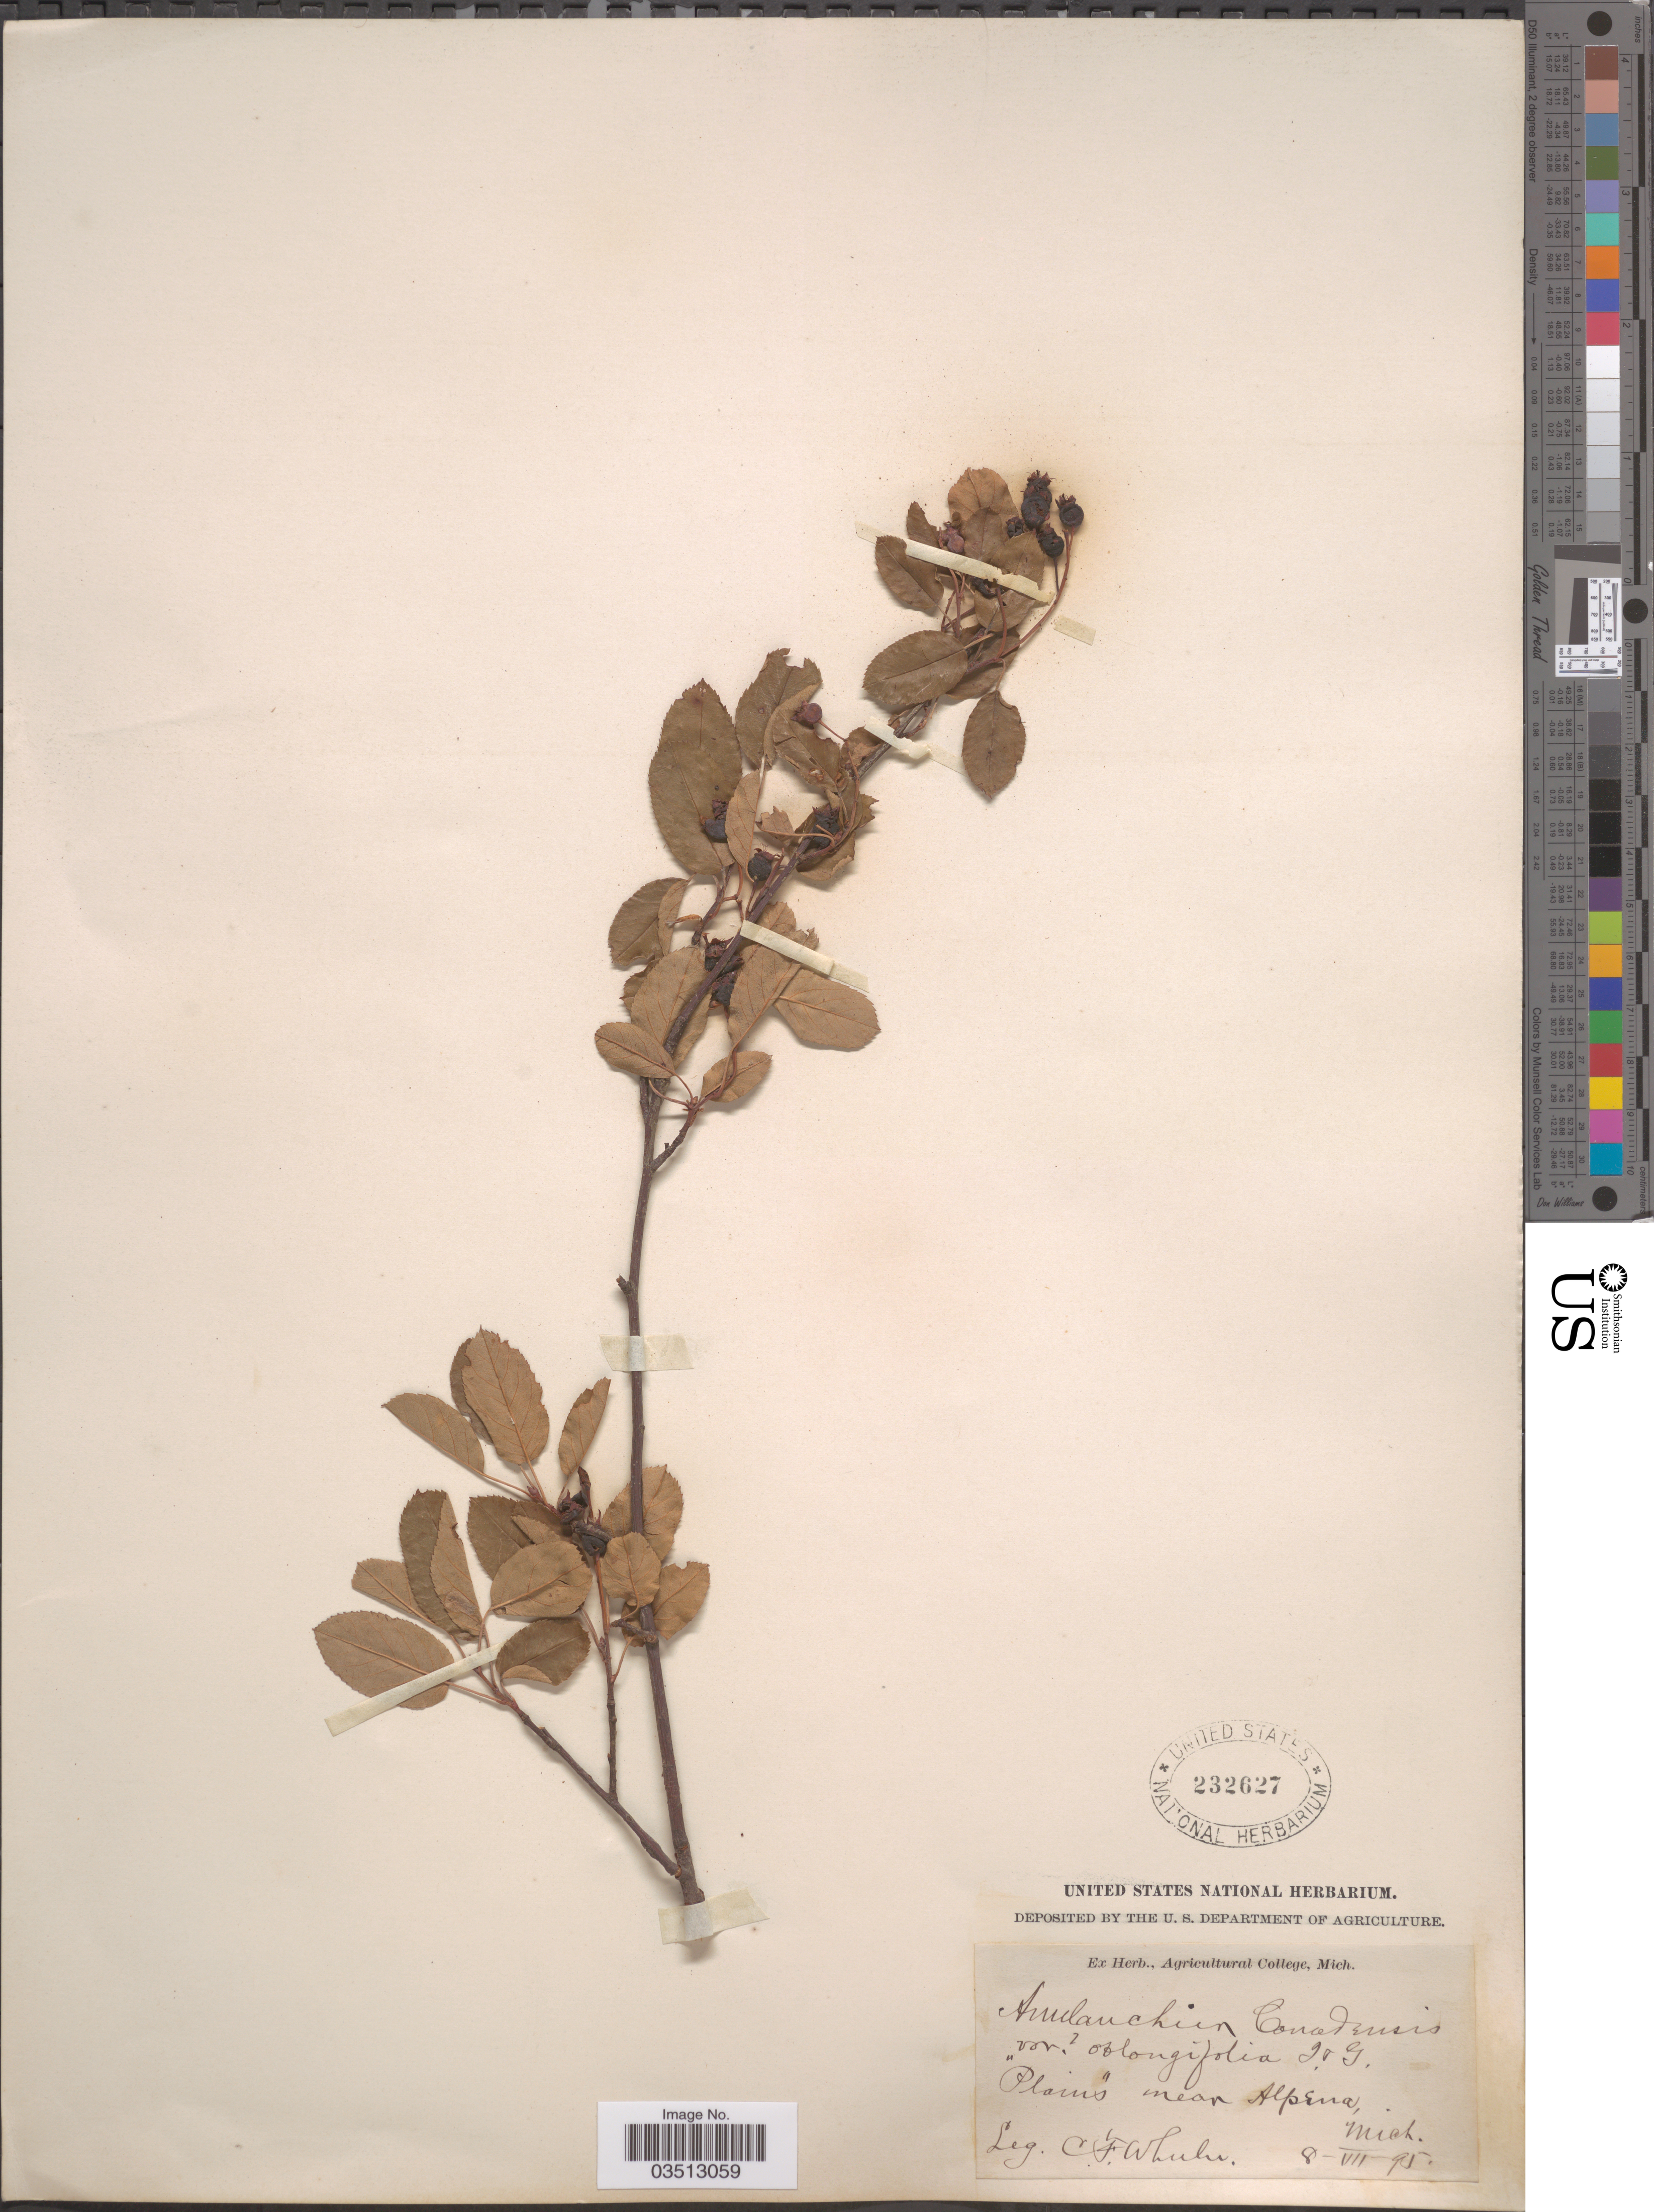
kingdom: Plantae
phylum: Tracheophyta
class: Magnoliopsida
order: Rosales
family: Rosaceae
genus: Amelanchier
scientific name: Amelanchier sp.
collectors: C. Wheeler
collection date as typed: Transcribed d/m/y: 8/7/95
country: United States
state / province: Michigan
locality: Plains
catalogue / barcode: US 232627